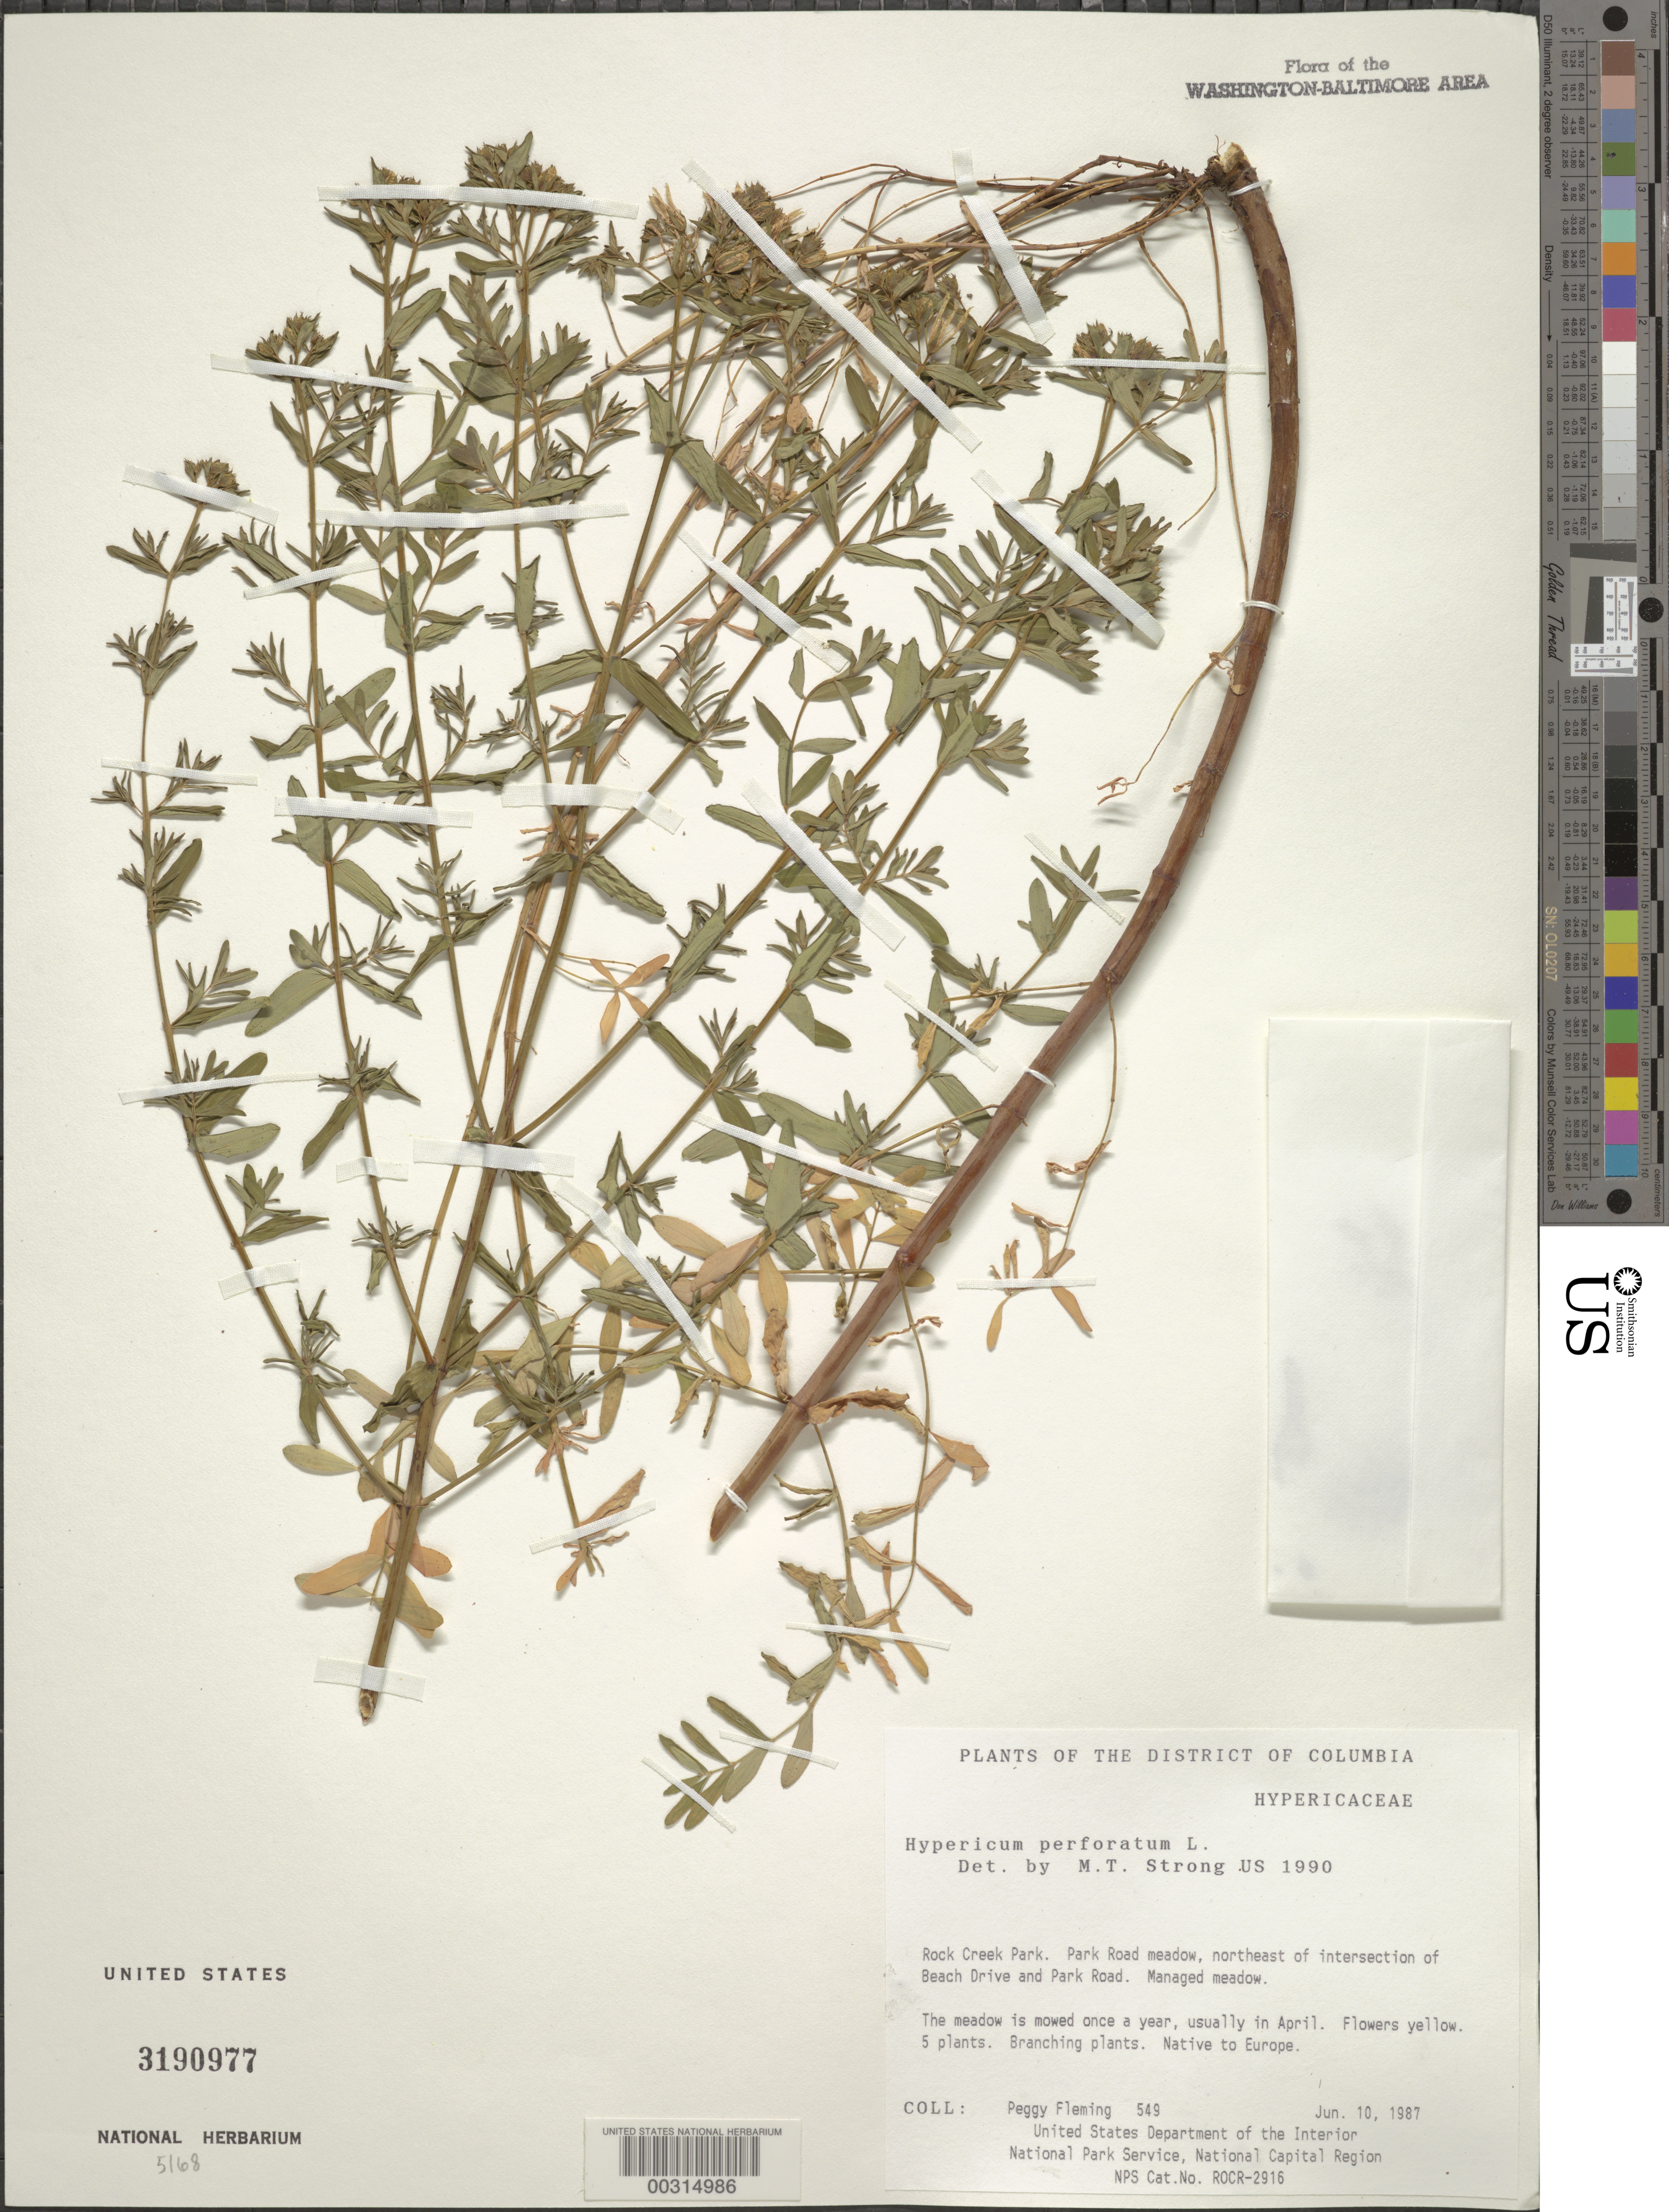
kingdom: Plantae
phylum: Tracheophyta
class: Magnoliopsida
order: Malpighiales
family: Hypericaceae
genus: Hypericum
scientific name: Hypericum perforatum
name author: L.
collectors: P. Fleming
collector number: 549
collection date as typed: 10 Jun 1987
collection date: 1987-06-10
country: United States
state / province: District of Columbia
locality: Rock Creek Park, Park Road meadow, NE of intersection of Beach Dr and Park Road Rock Creek Park & vicinity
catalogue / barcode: US 3190977